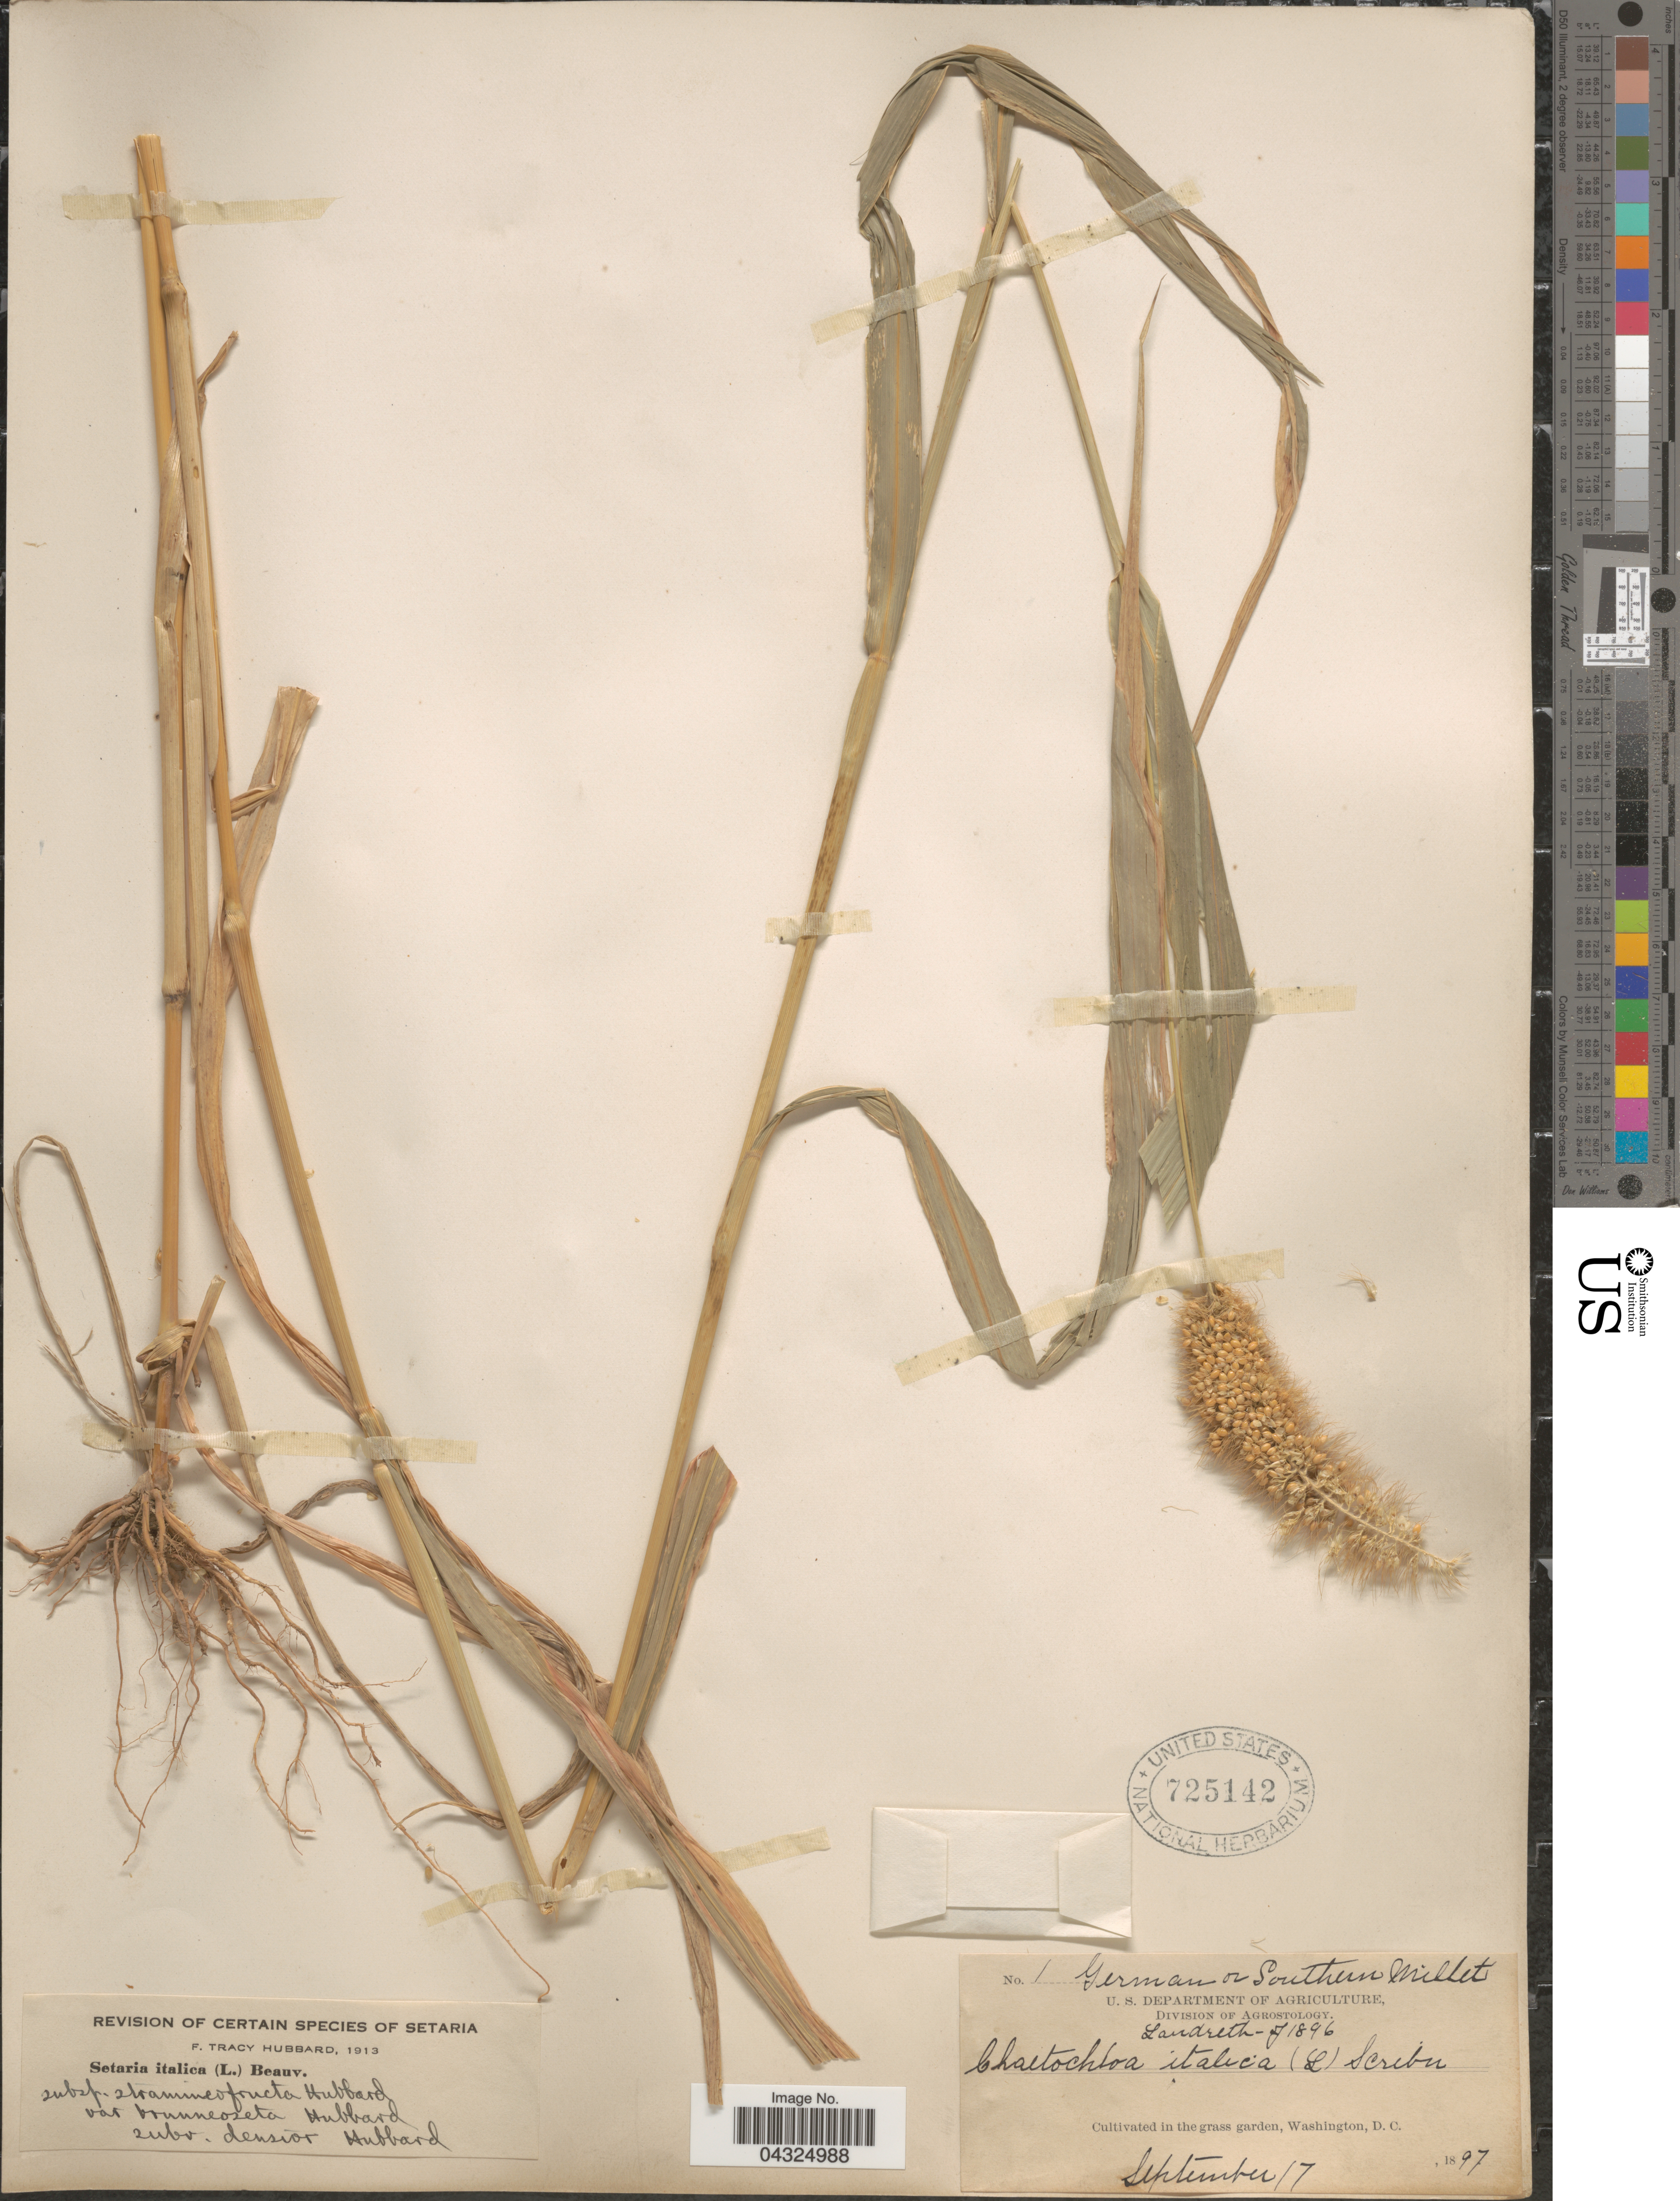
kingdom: Plantae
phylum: Tracheophyta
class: Liliopsida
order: Poales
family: Poaceae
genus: Setaria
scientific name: Setaria italica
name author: (L.) P. Beauv.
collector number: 1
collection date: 1897-09-17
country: United States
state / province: District of Columbia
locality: Grass garden, Washington, D. C.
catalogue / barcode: US 725142